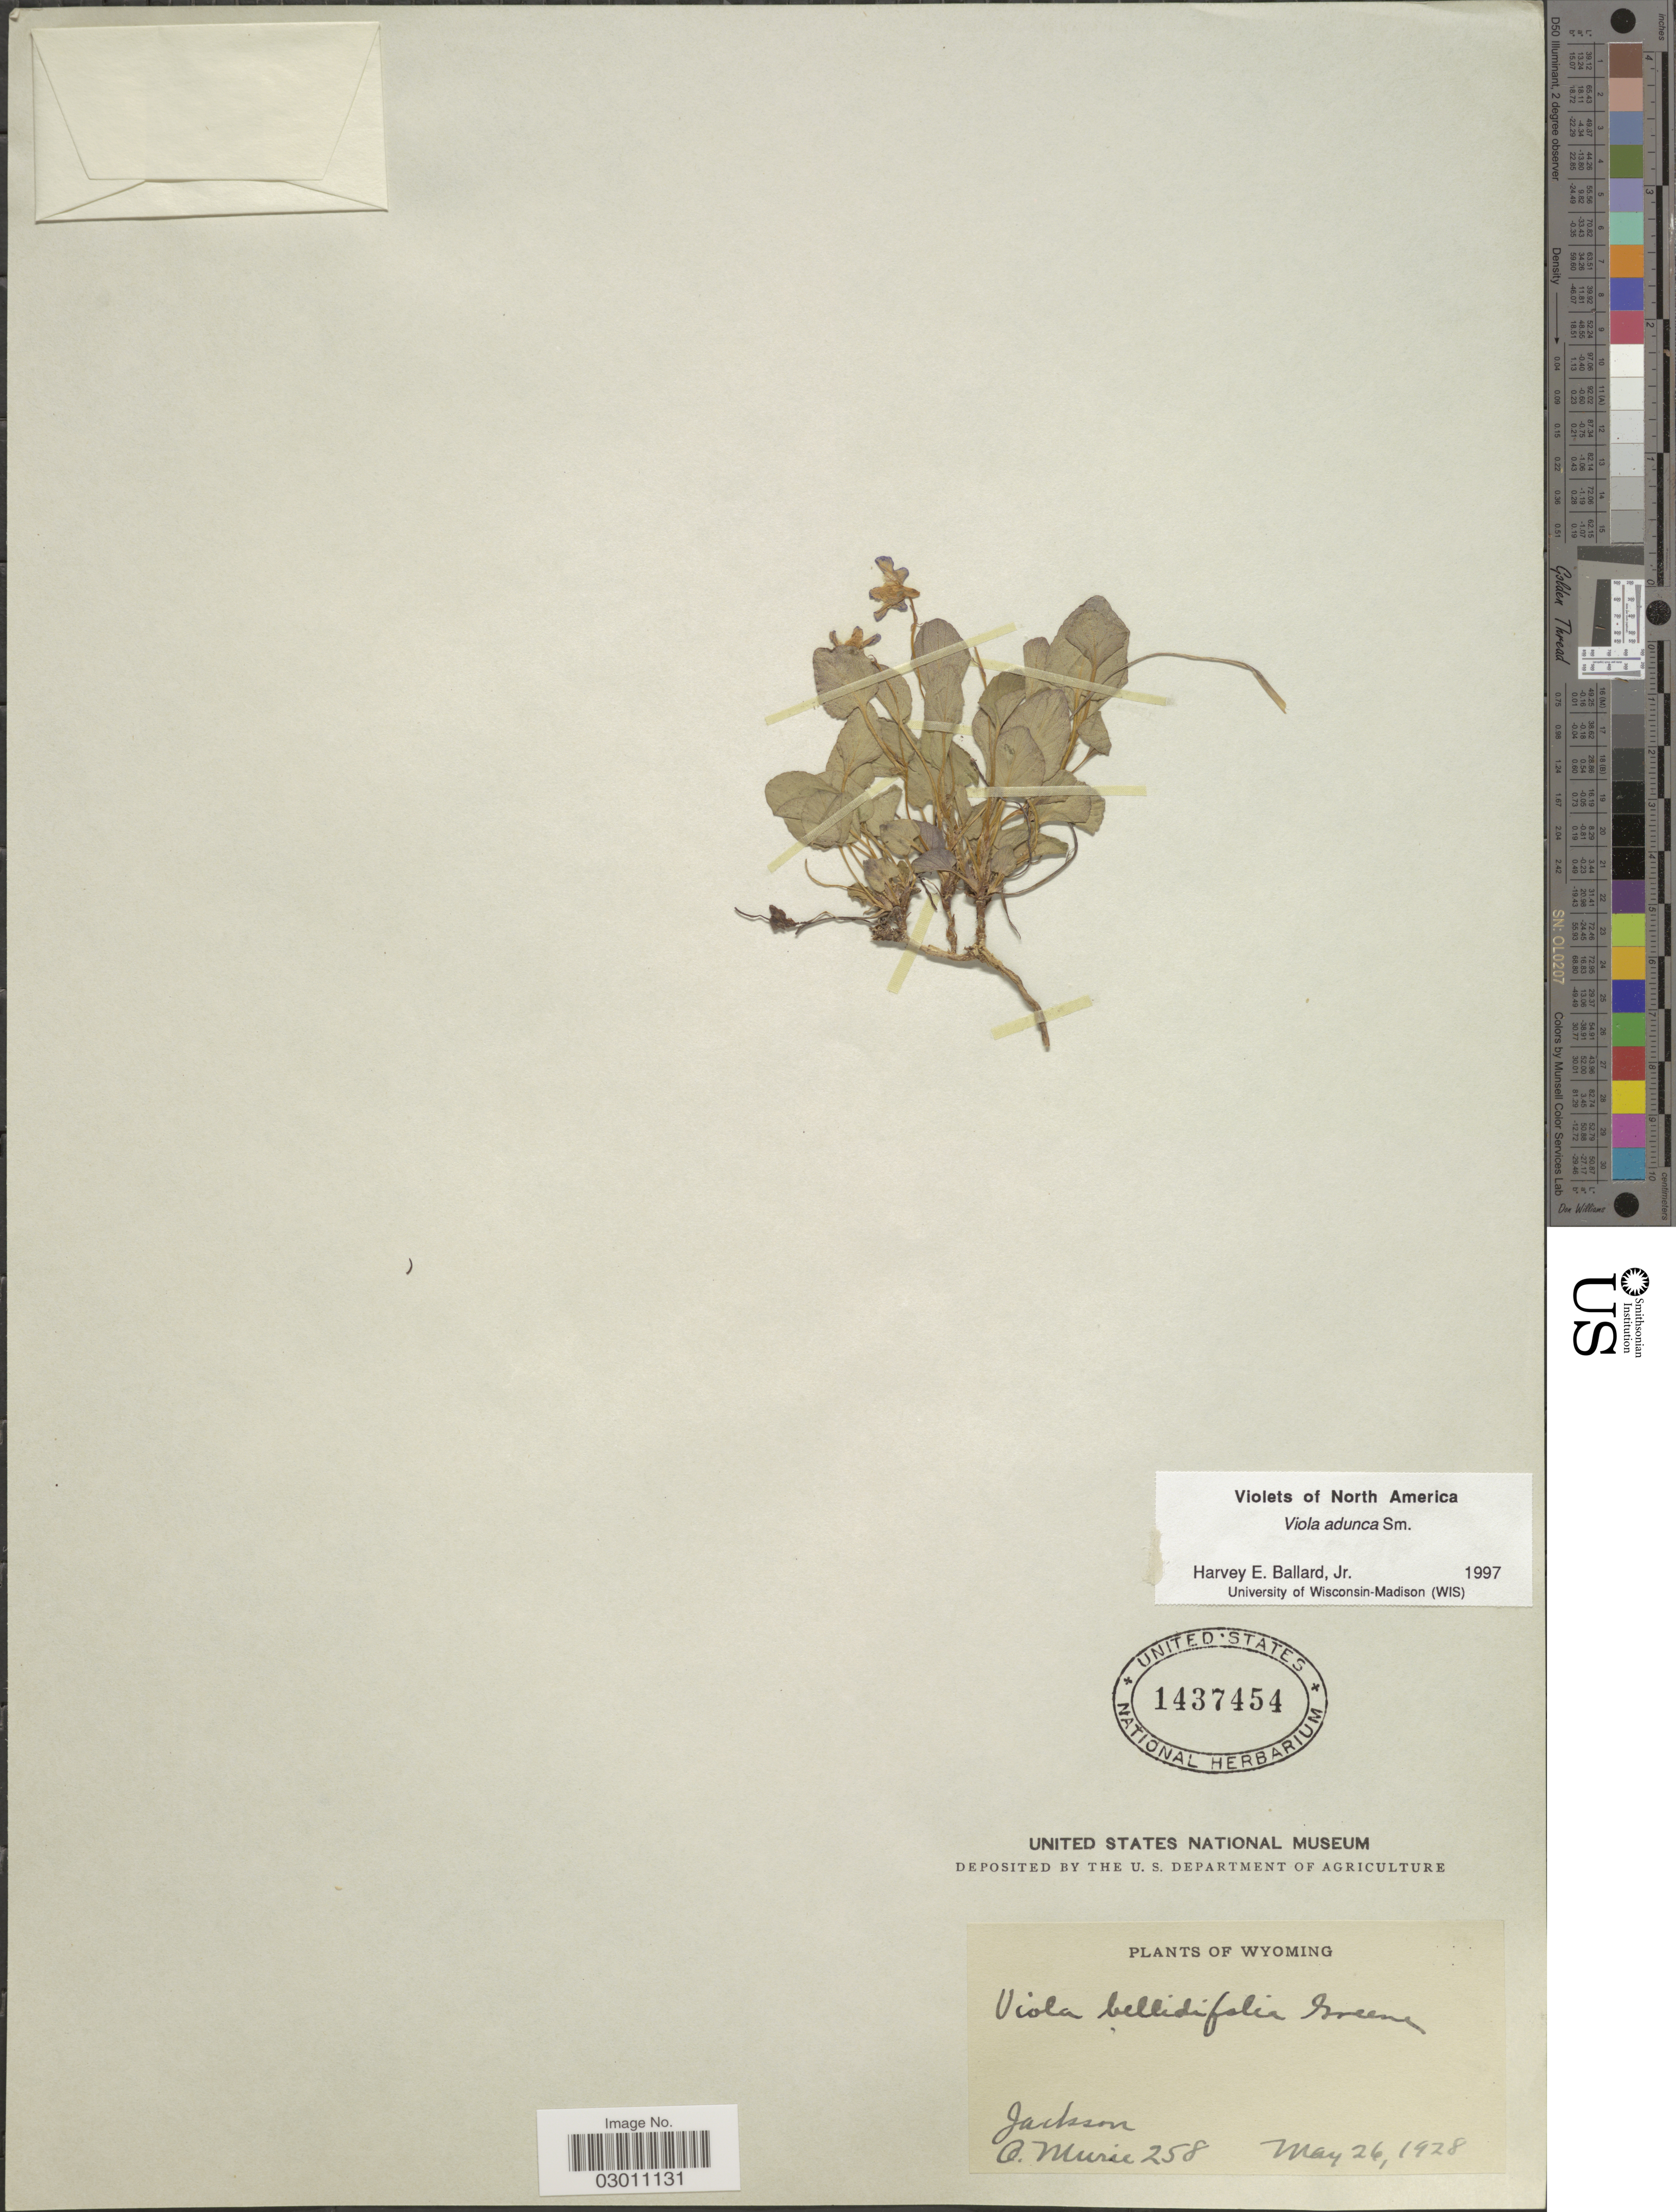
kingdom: Plantae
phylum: Tracheophyta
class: Magnoliopsida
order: Malpighiales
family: Violaceae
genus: Viola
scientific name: Viola adunca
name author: Sm.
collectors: O. Murie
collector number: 258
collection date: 1928-05-26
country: United States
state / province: Wyoming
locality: Jackson.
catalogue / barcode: US 1437454